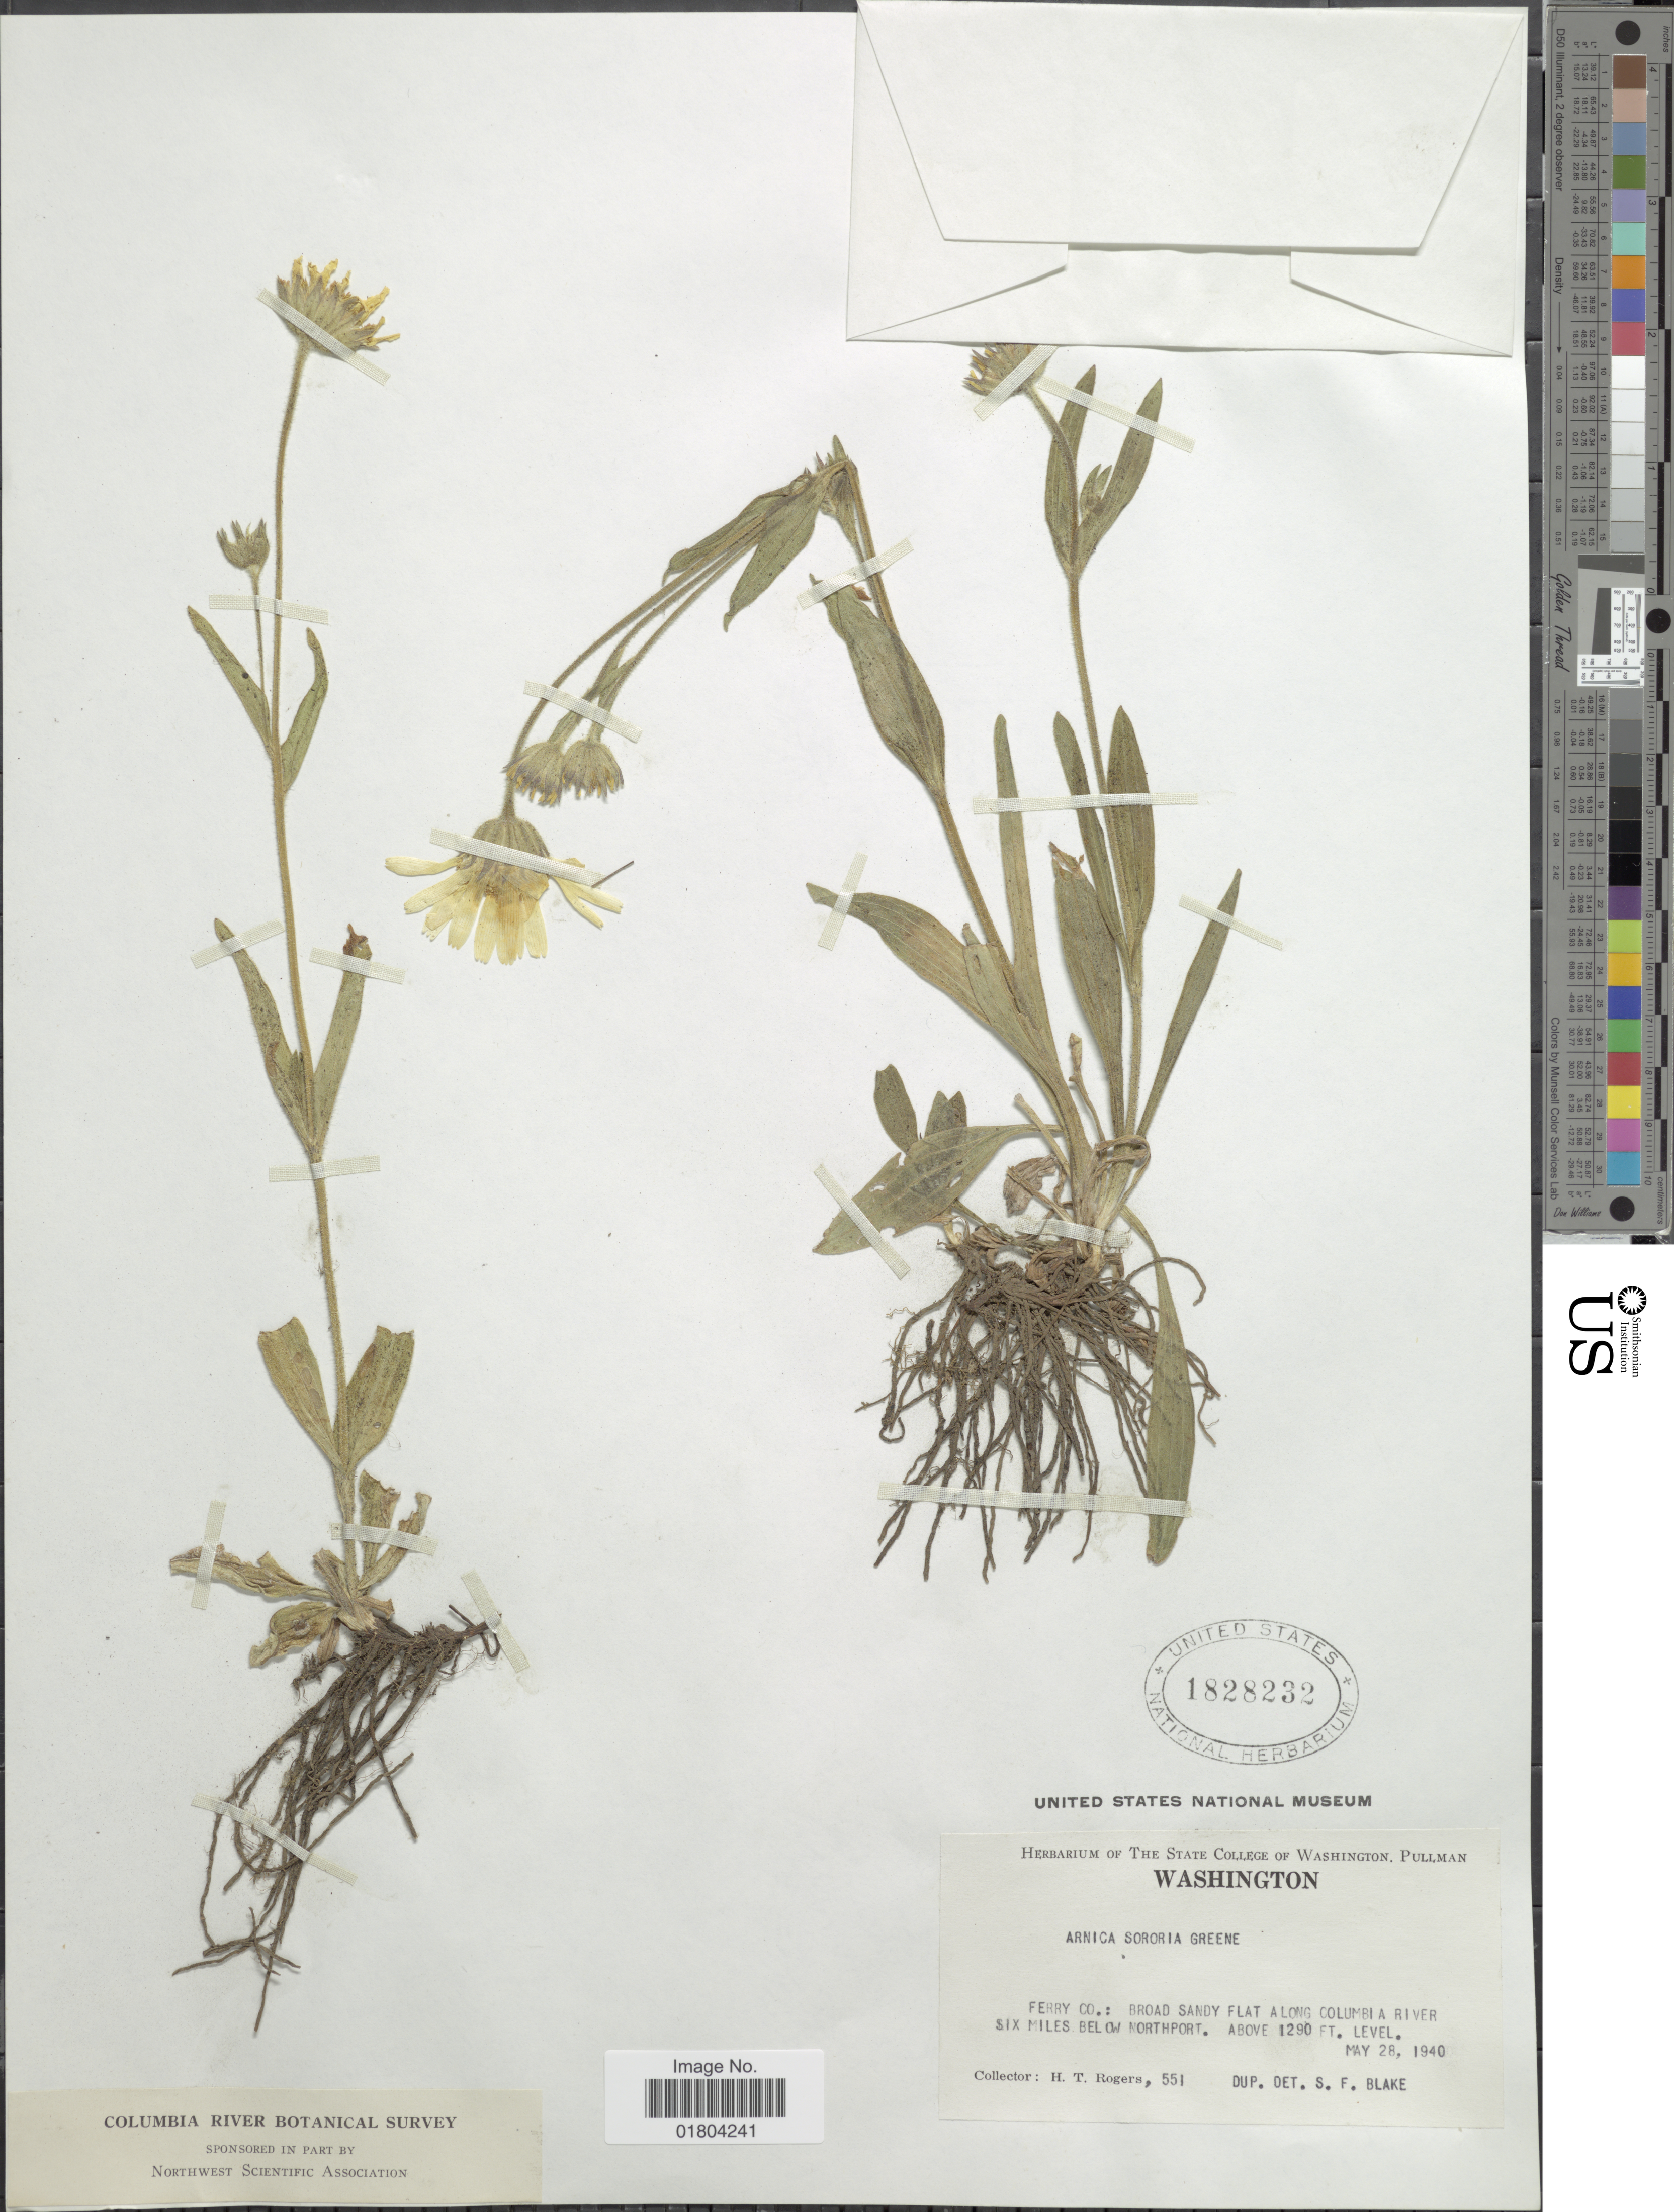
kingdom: Plantae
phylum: Tracheophyta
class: Magnoliopsida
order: Asterales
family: Asteraceae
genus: Arnica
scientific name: Arnica sororia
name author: Greene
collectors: H. Rogers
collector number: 551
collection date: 1940-05-28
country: United States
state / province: Washington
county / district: Ferry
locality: Ferry Co: Broad sandy flat along Columbia River six miles below nothport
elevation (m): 393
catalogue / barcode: US 1828232